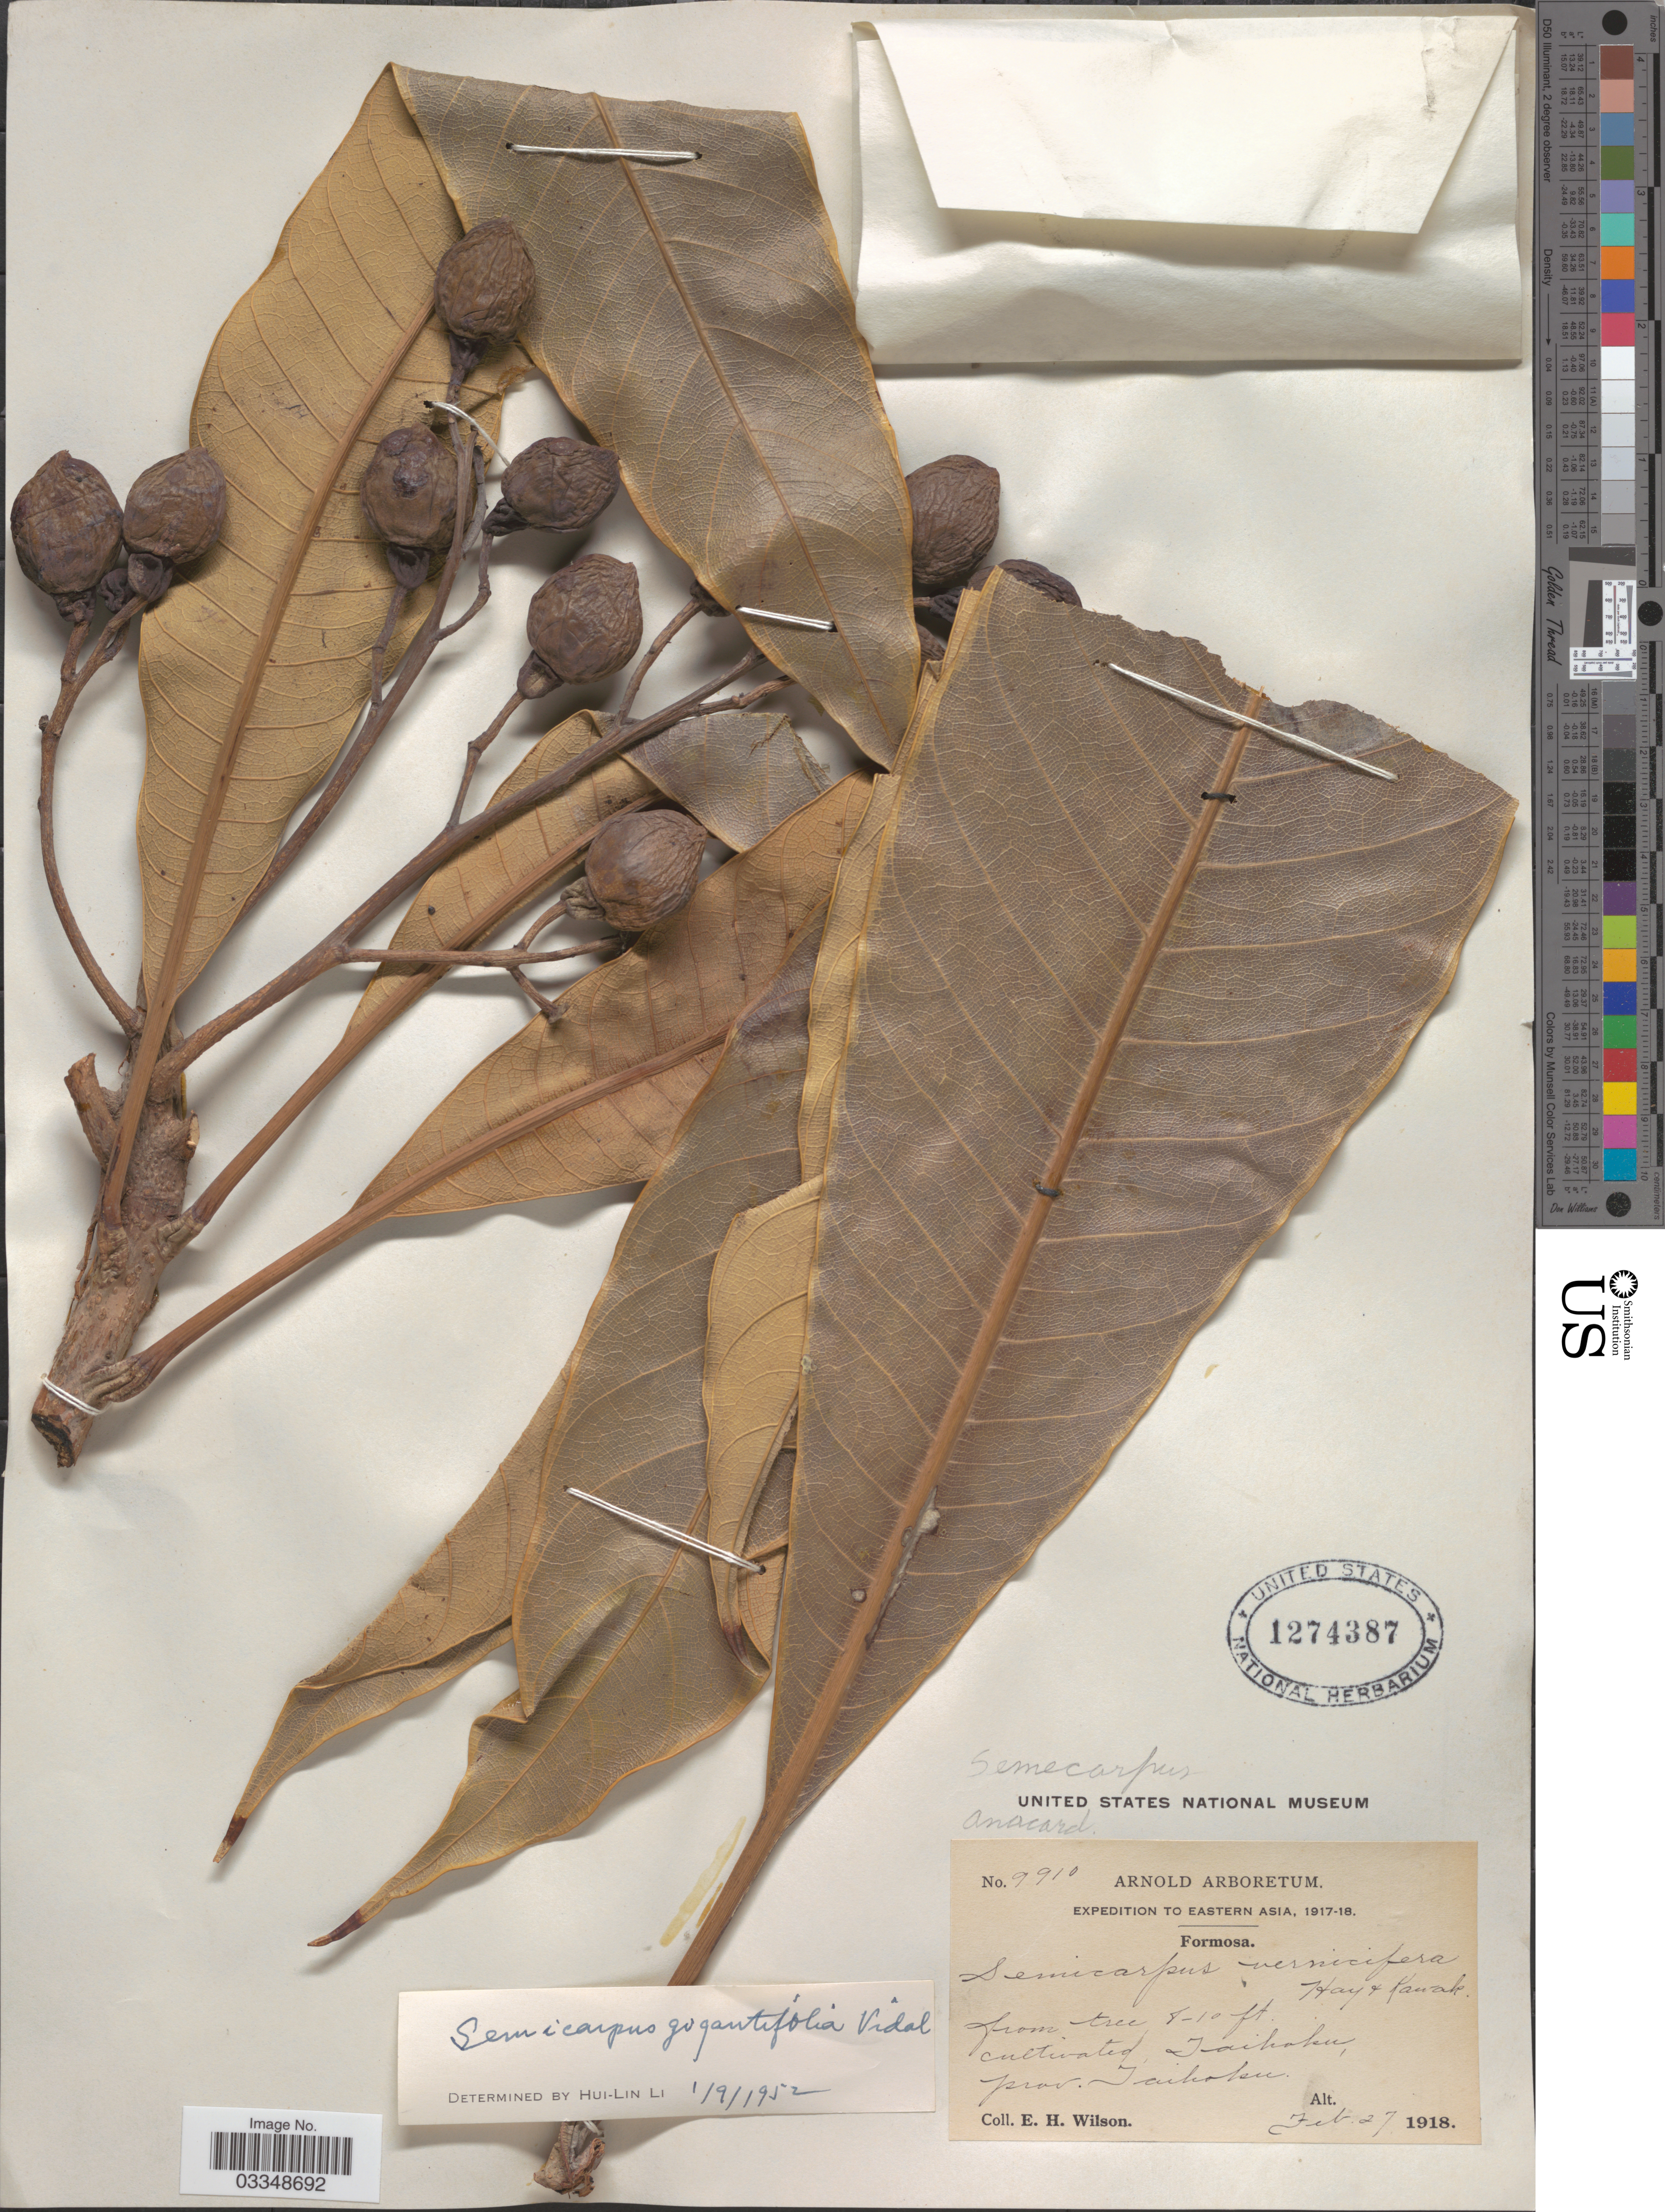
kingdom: Plantae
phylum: Tracheophyta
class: Magnoliopsida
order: Sapindales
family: Anacardiaceae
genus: Semecarpus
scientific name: Semecarpus gigantifolius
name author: S. Vidal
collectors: E. Wilson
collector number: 9910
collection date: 1918-02-27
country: Taiwan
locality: Eastern Asia. Formosa. Taihoku, prov. Taihoku.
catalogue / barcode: US 1274387